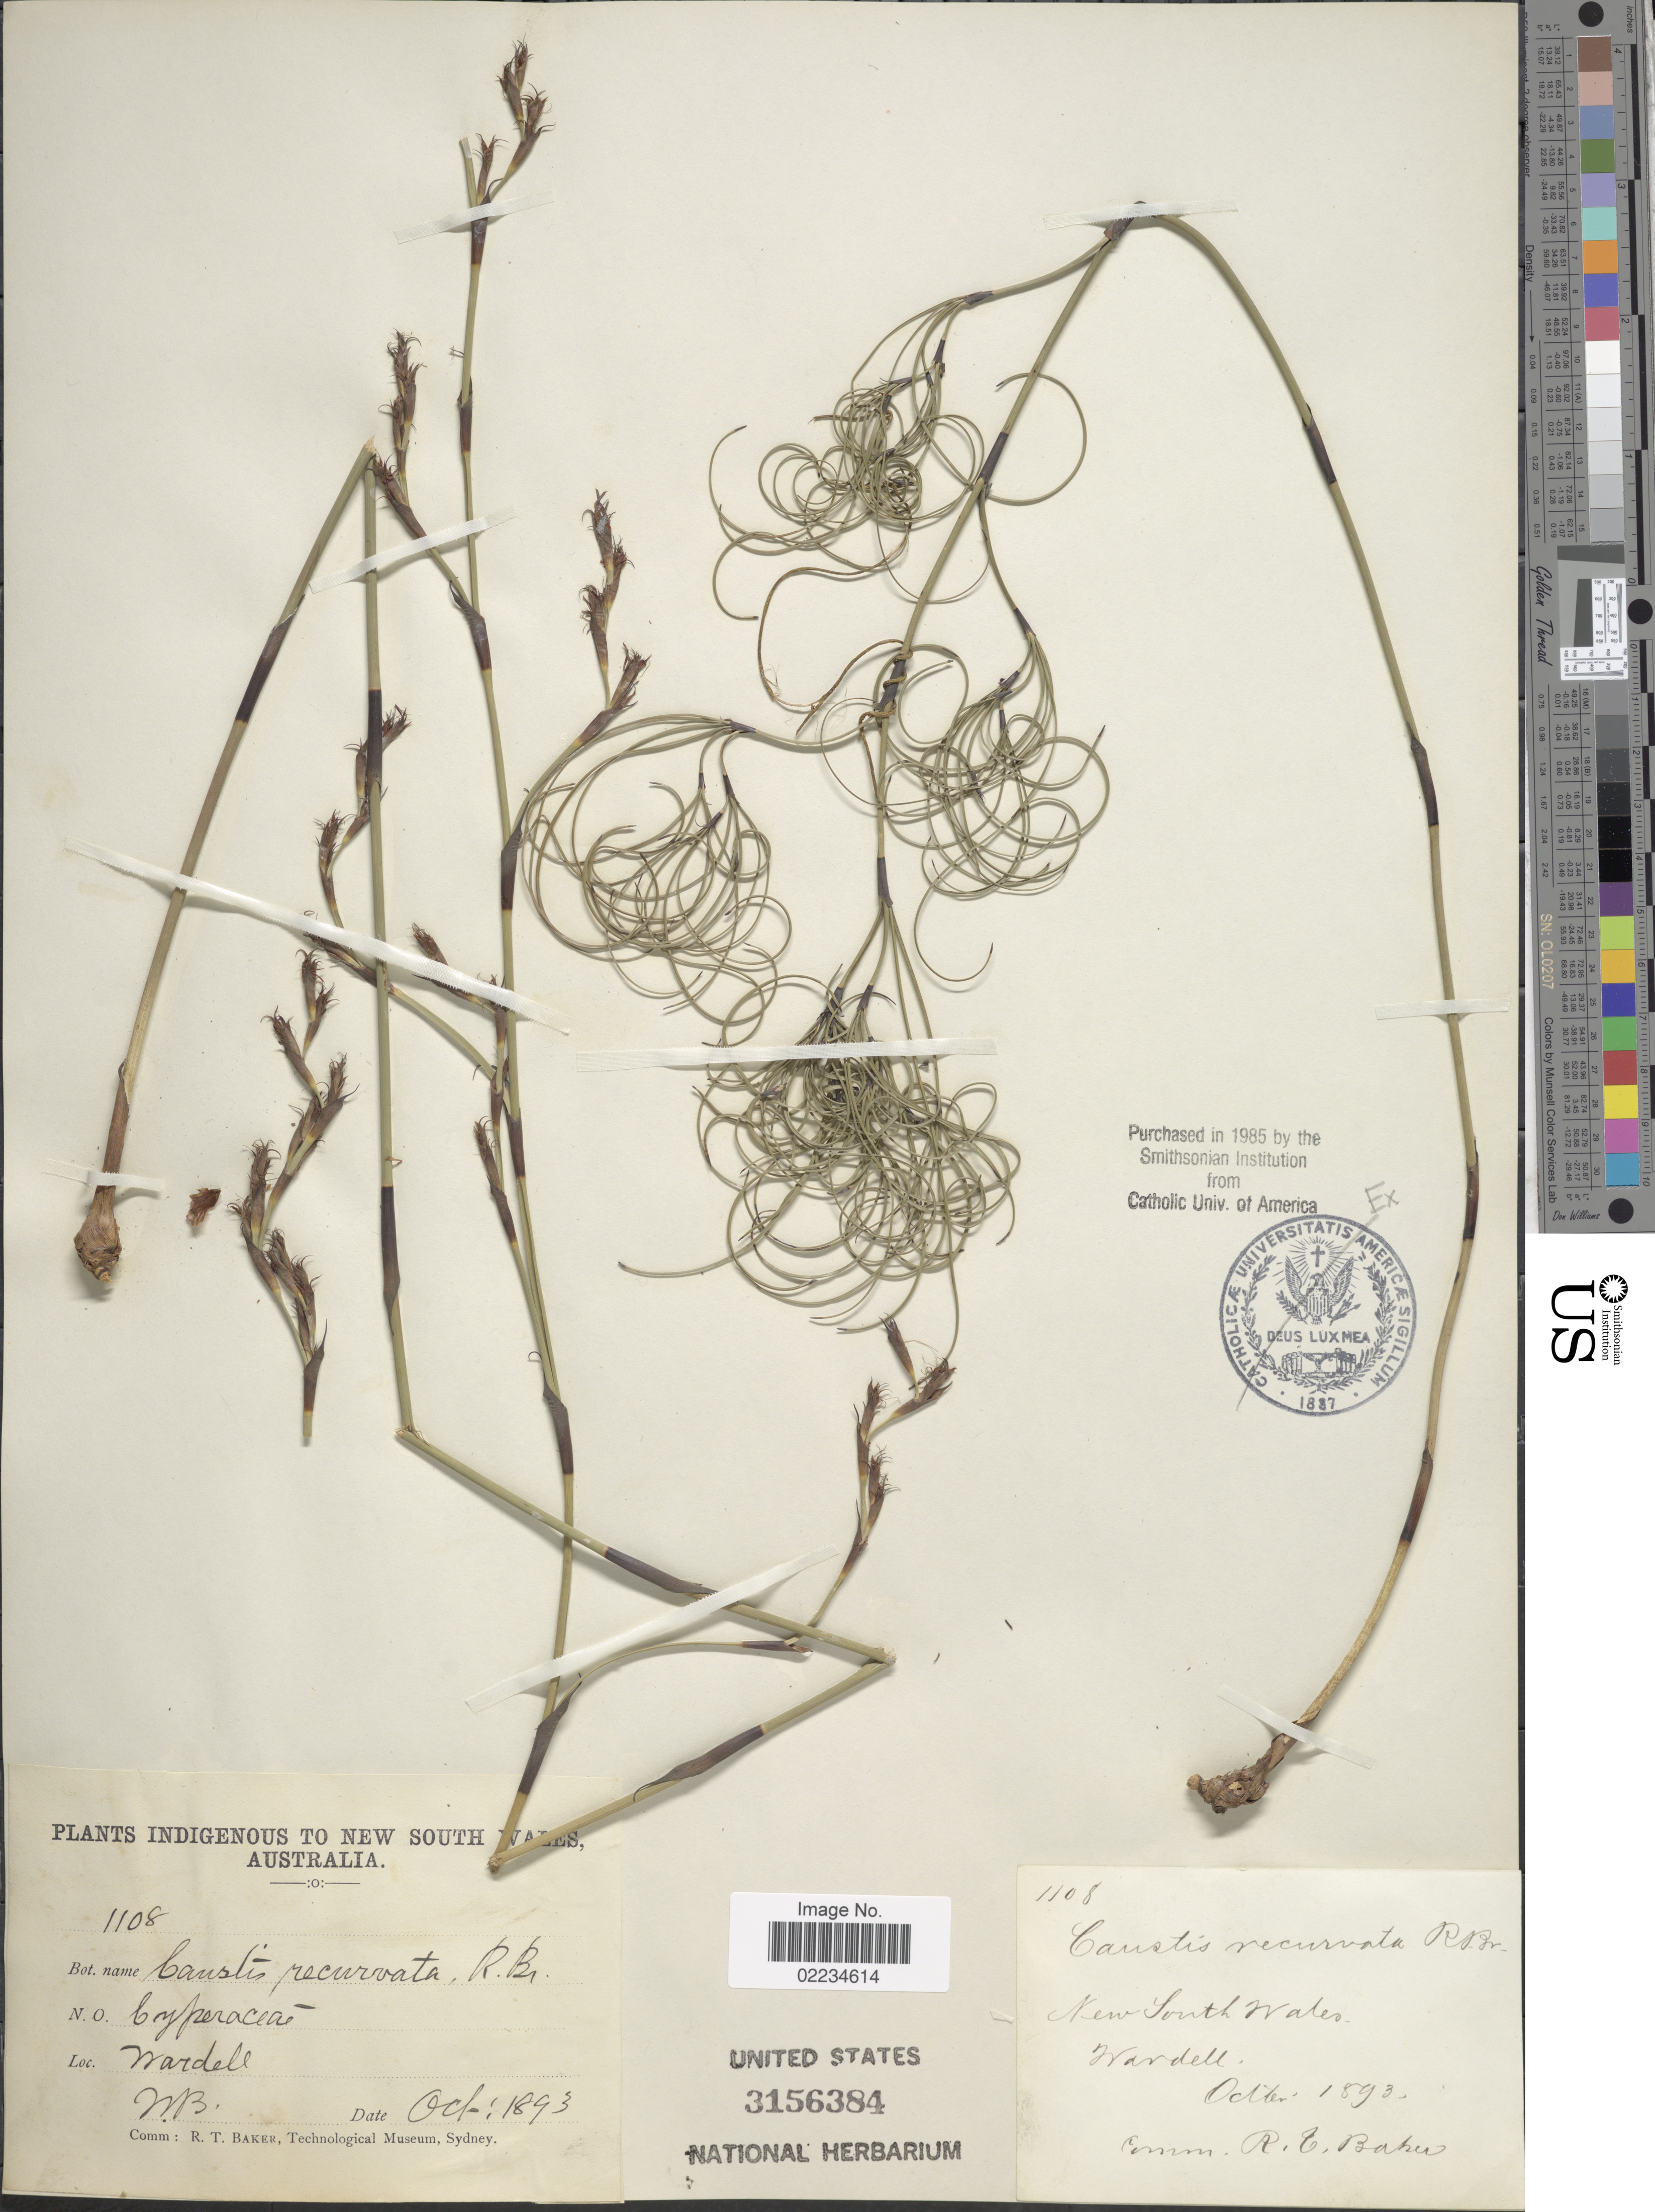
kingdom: Plantae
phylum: Tracheophyta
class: Liliopsida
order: Poales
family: Cyperaceae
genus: Caustis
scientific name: Caustis recurvata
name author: Spreng.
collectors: W. B.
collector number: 1108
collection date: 1893-10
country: Australia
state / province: New South Wales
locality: Wardell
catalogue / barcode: US 3156384